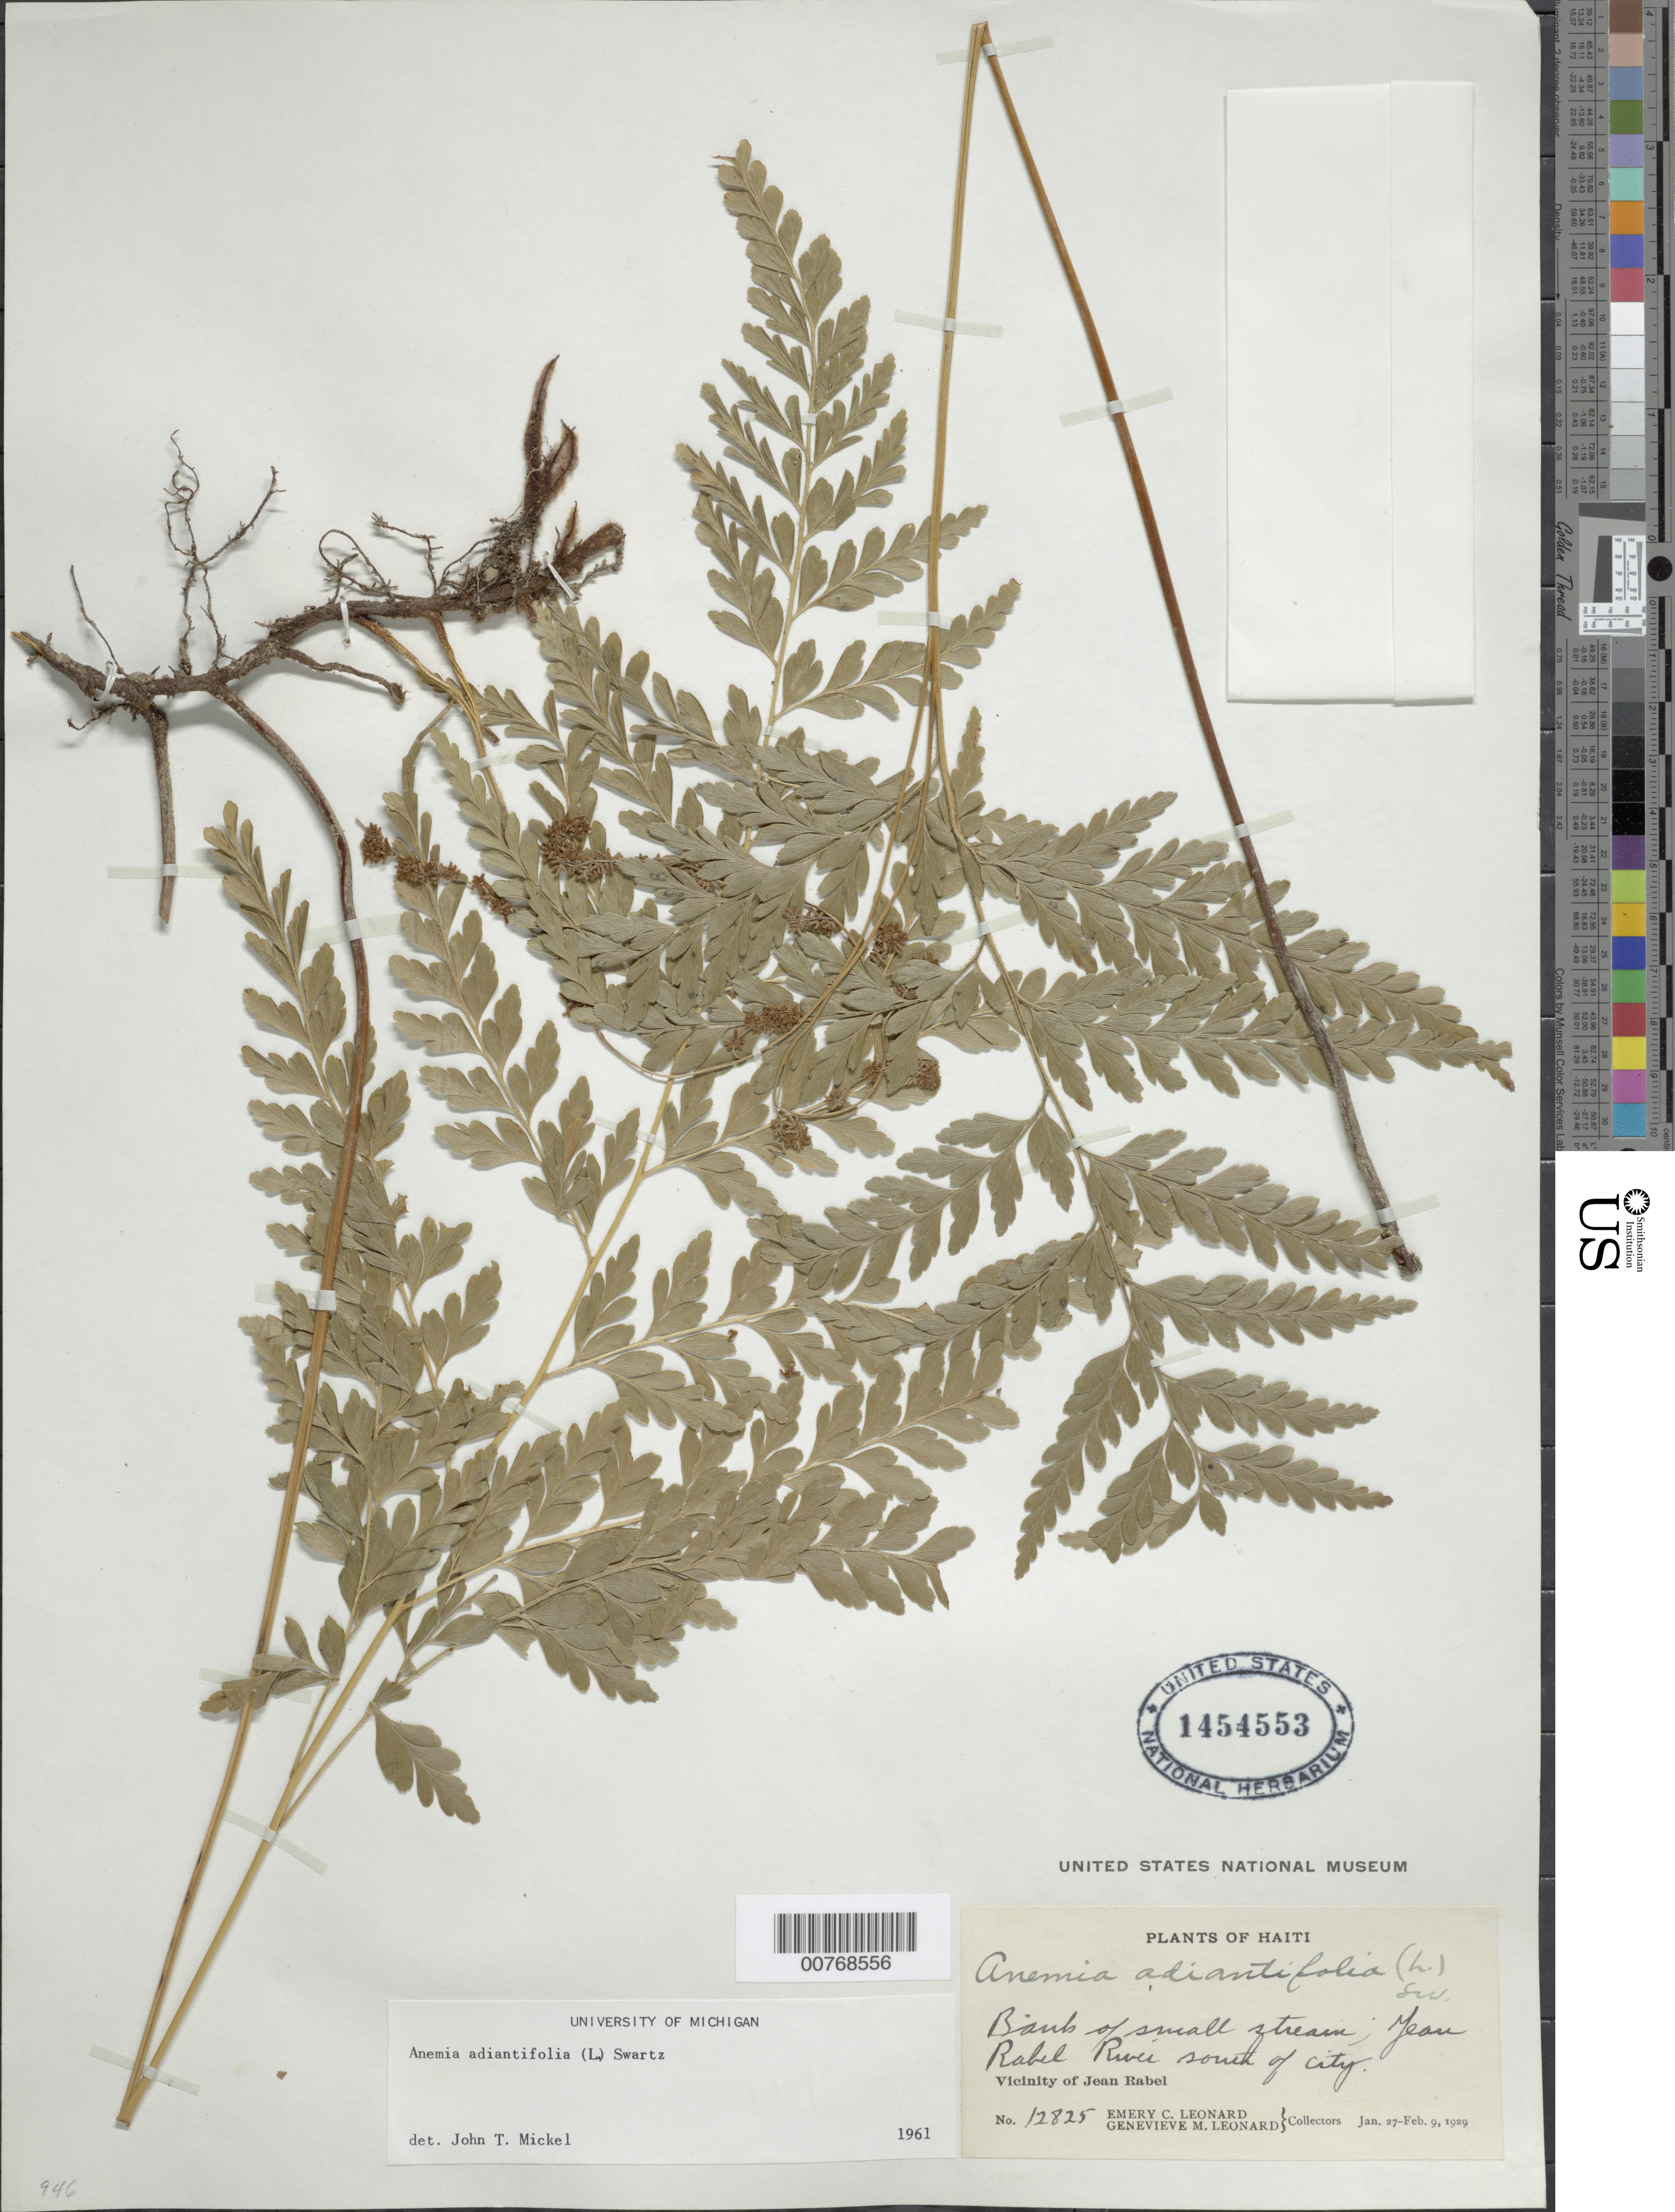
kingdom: Plantae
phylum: Tracheophyta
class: Polypodiopsida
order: Schizaeales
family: Anemiaceae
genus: Anemia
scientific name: Anemia adiantifolia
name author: (L.) Sw.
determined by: Mickel, J. T., (NY), New York Botanical Garden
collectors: E. C. Leonard & G. M. Leonard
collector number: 12825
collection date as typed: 27 Feb 1929 09 Feb 1929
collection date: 1929-02-09/1929-02-27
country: Haiti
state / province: Nord-Óuest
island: Hispaniola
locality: Vicinity of Jean Rabel. Rabel River S of city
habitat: Banks of small stream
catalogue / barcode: US 1454553